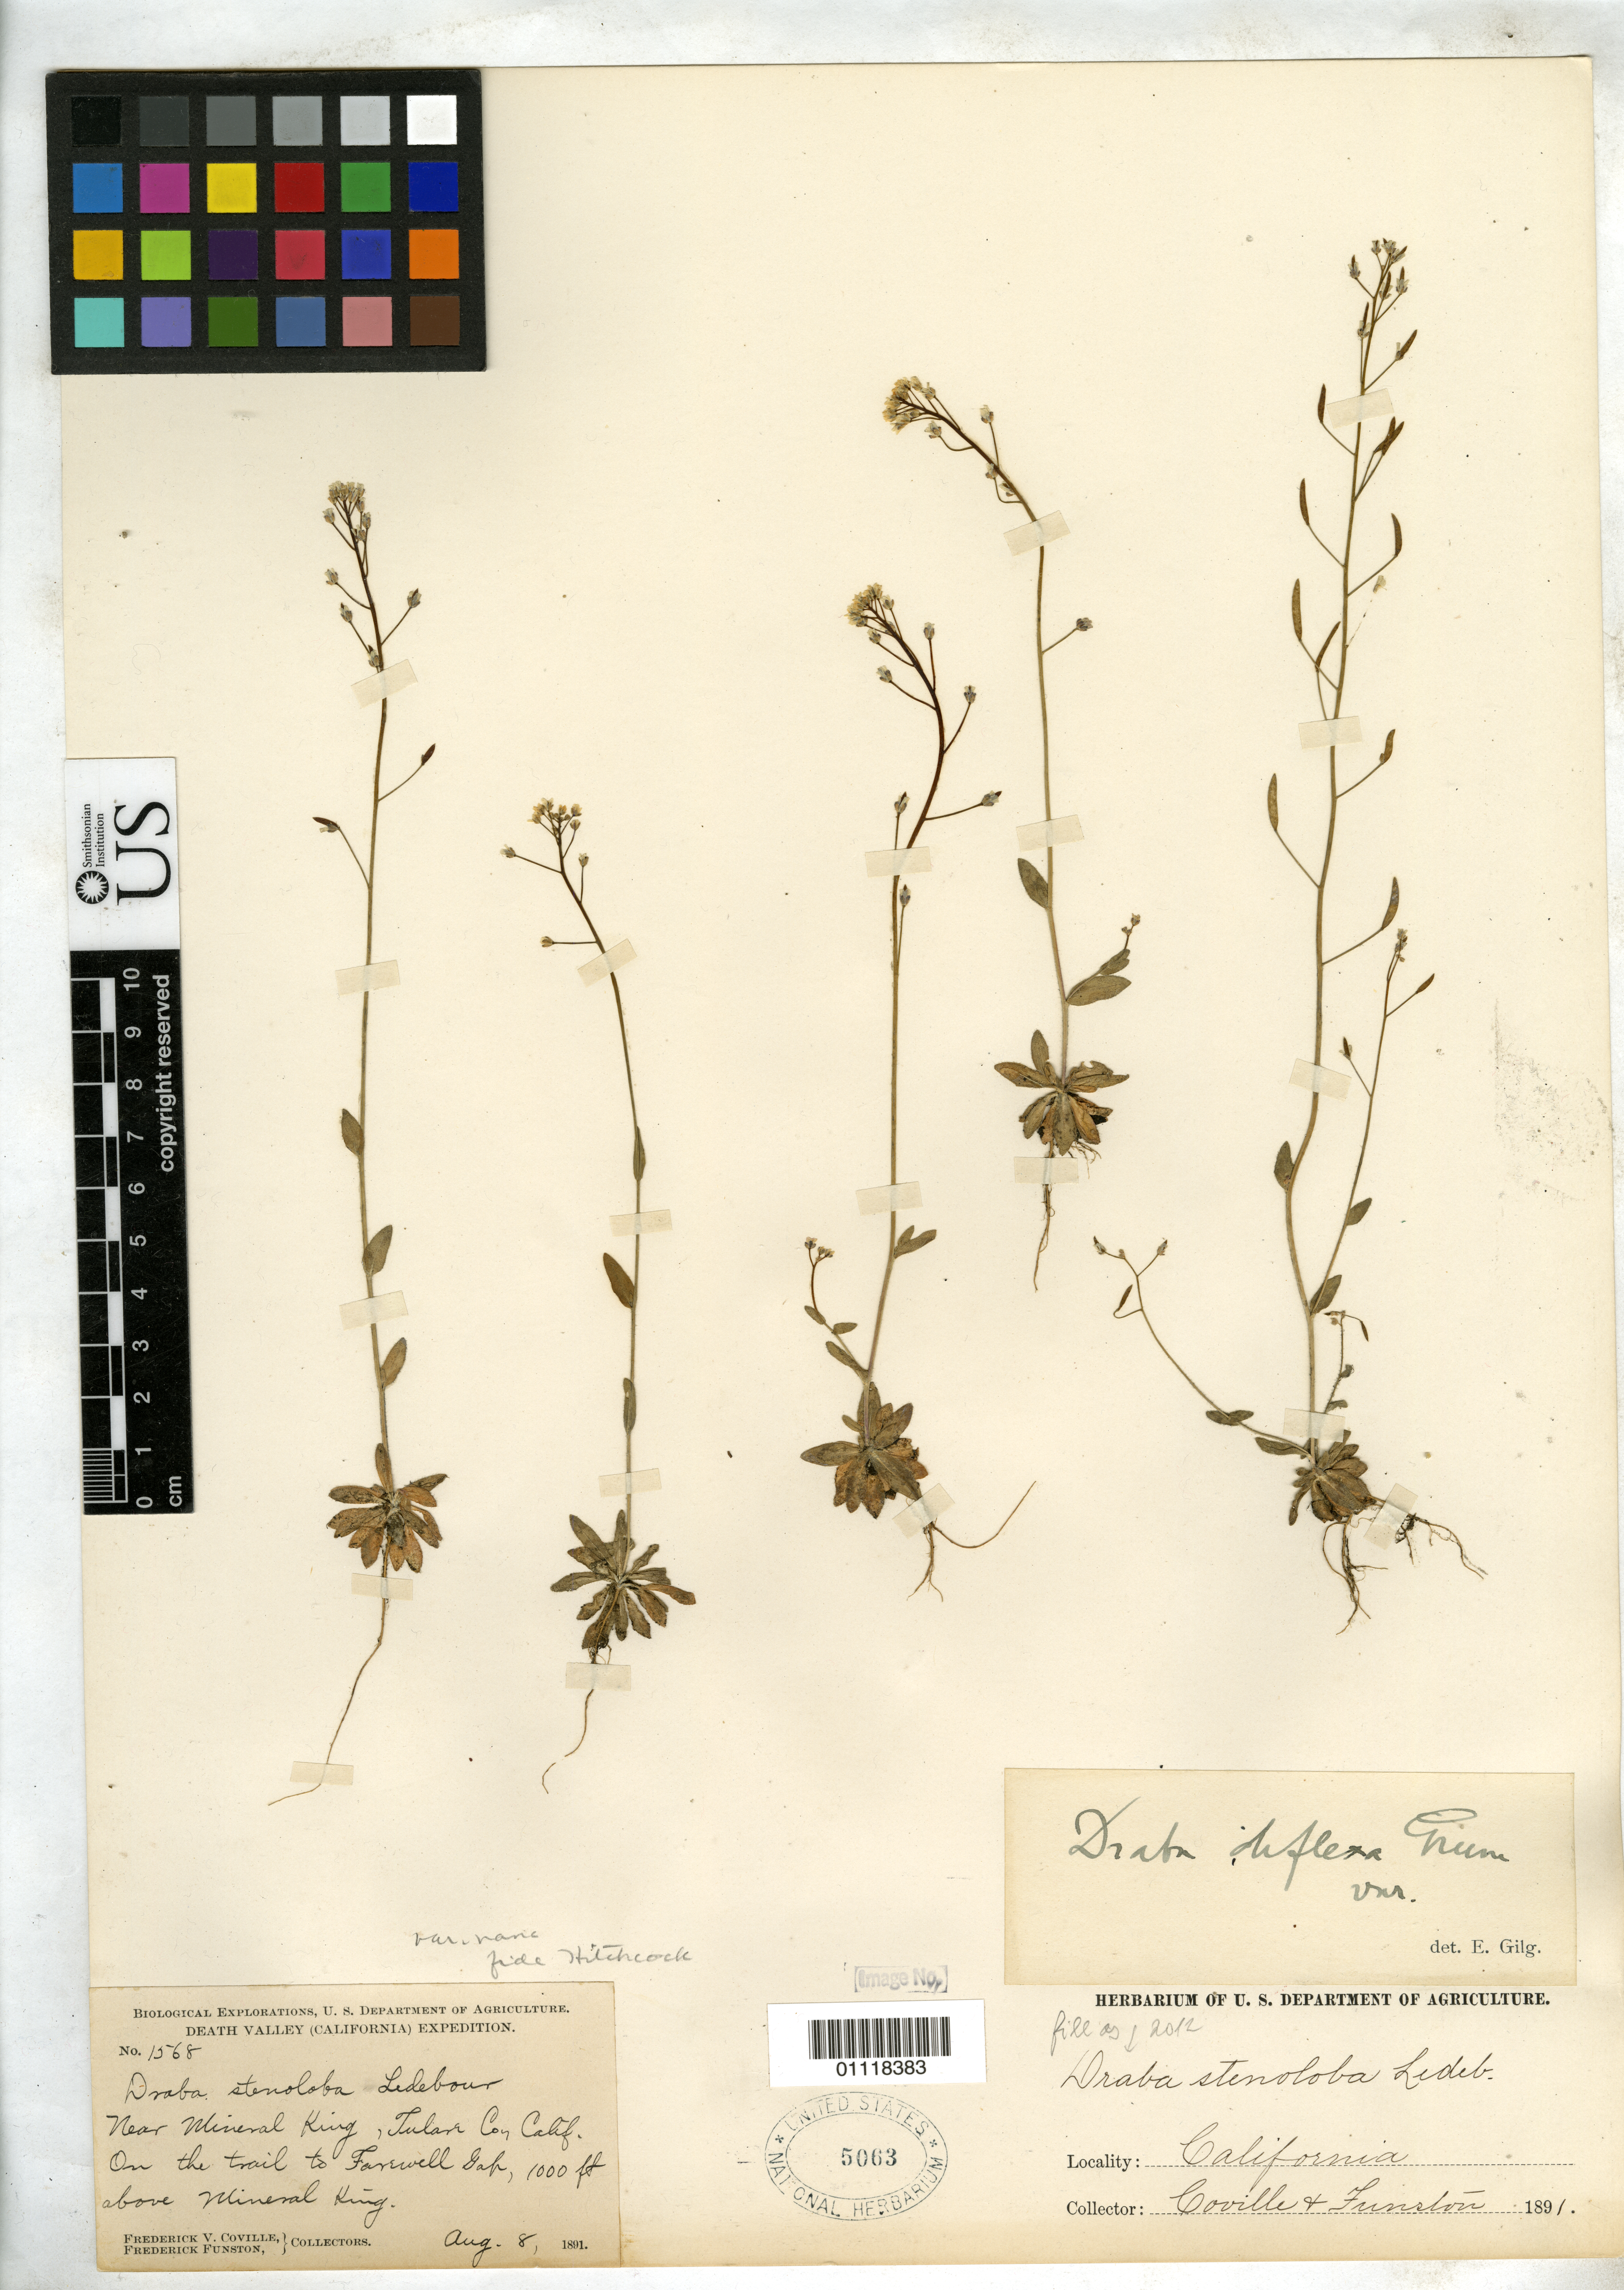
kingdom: Plantae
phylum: Tracheophyta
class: Magnoliopsida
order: Brassicales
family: Brassicaceae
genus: Draba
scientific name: Draba stenoloba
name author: Ledeb.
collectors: F. V. Coville & F. Funston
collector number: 1568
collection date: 1891-08-08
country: United States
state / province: California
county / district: Tulare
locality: Near Mineral King, on the trail to Forewell Gap, 1000fit above Mineral King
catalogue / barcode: US 5063